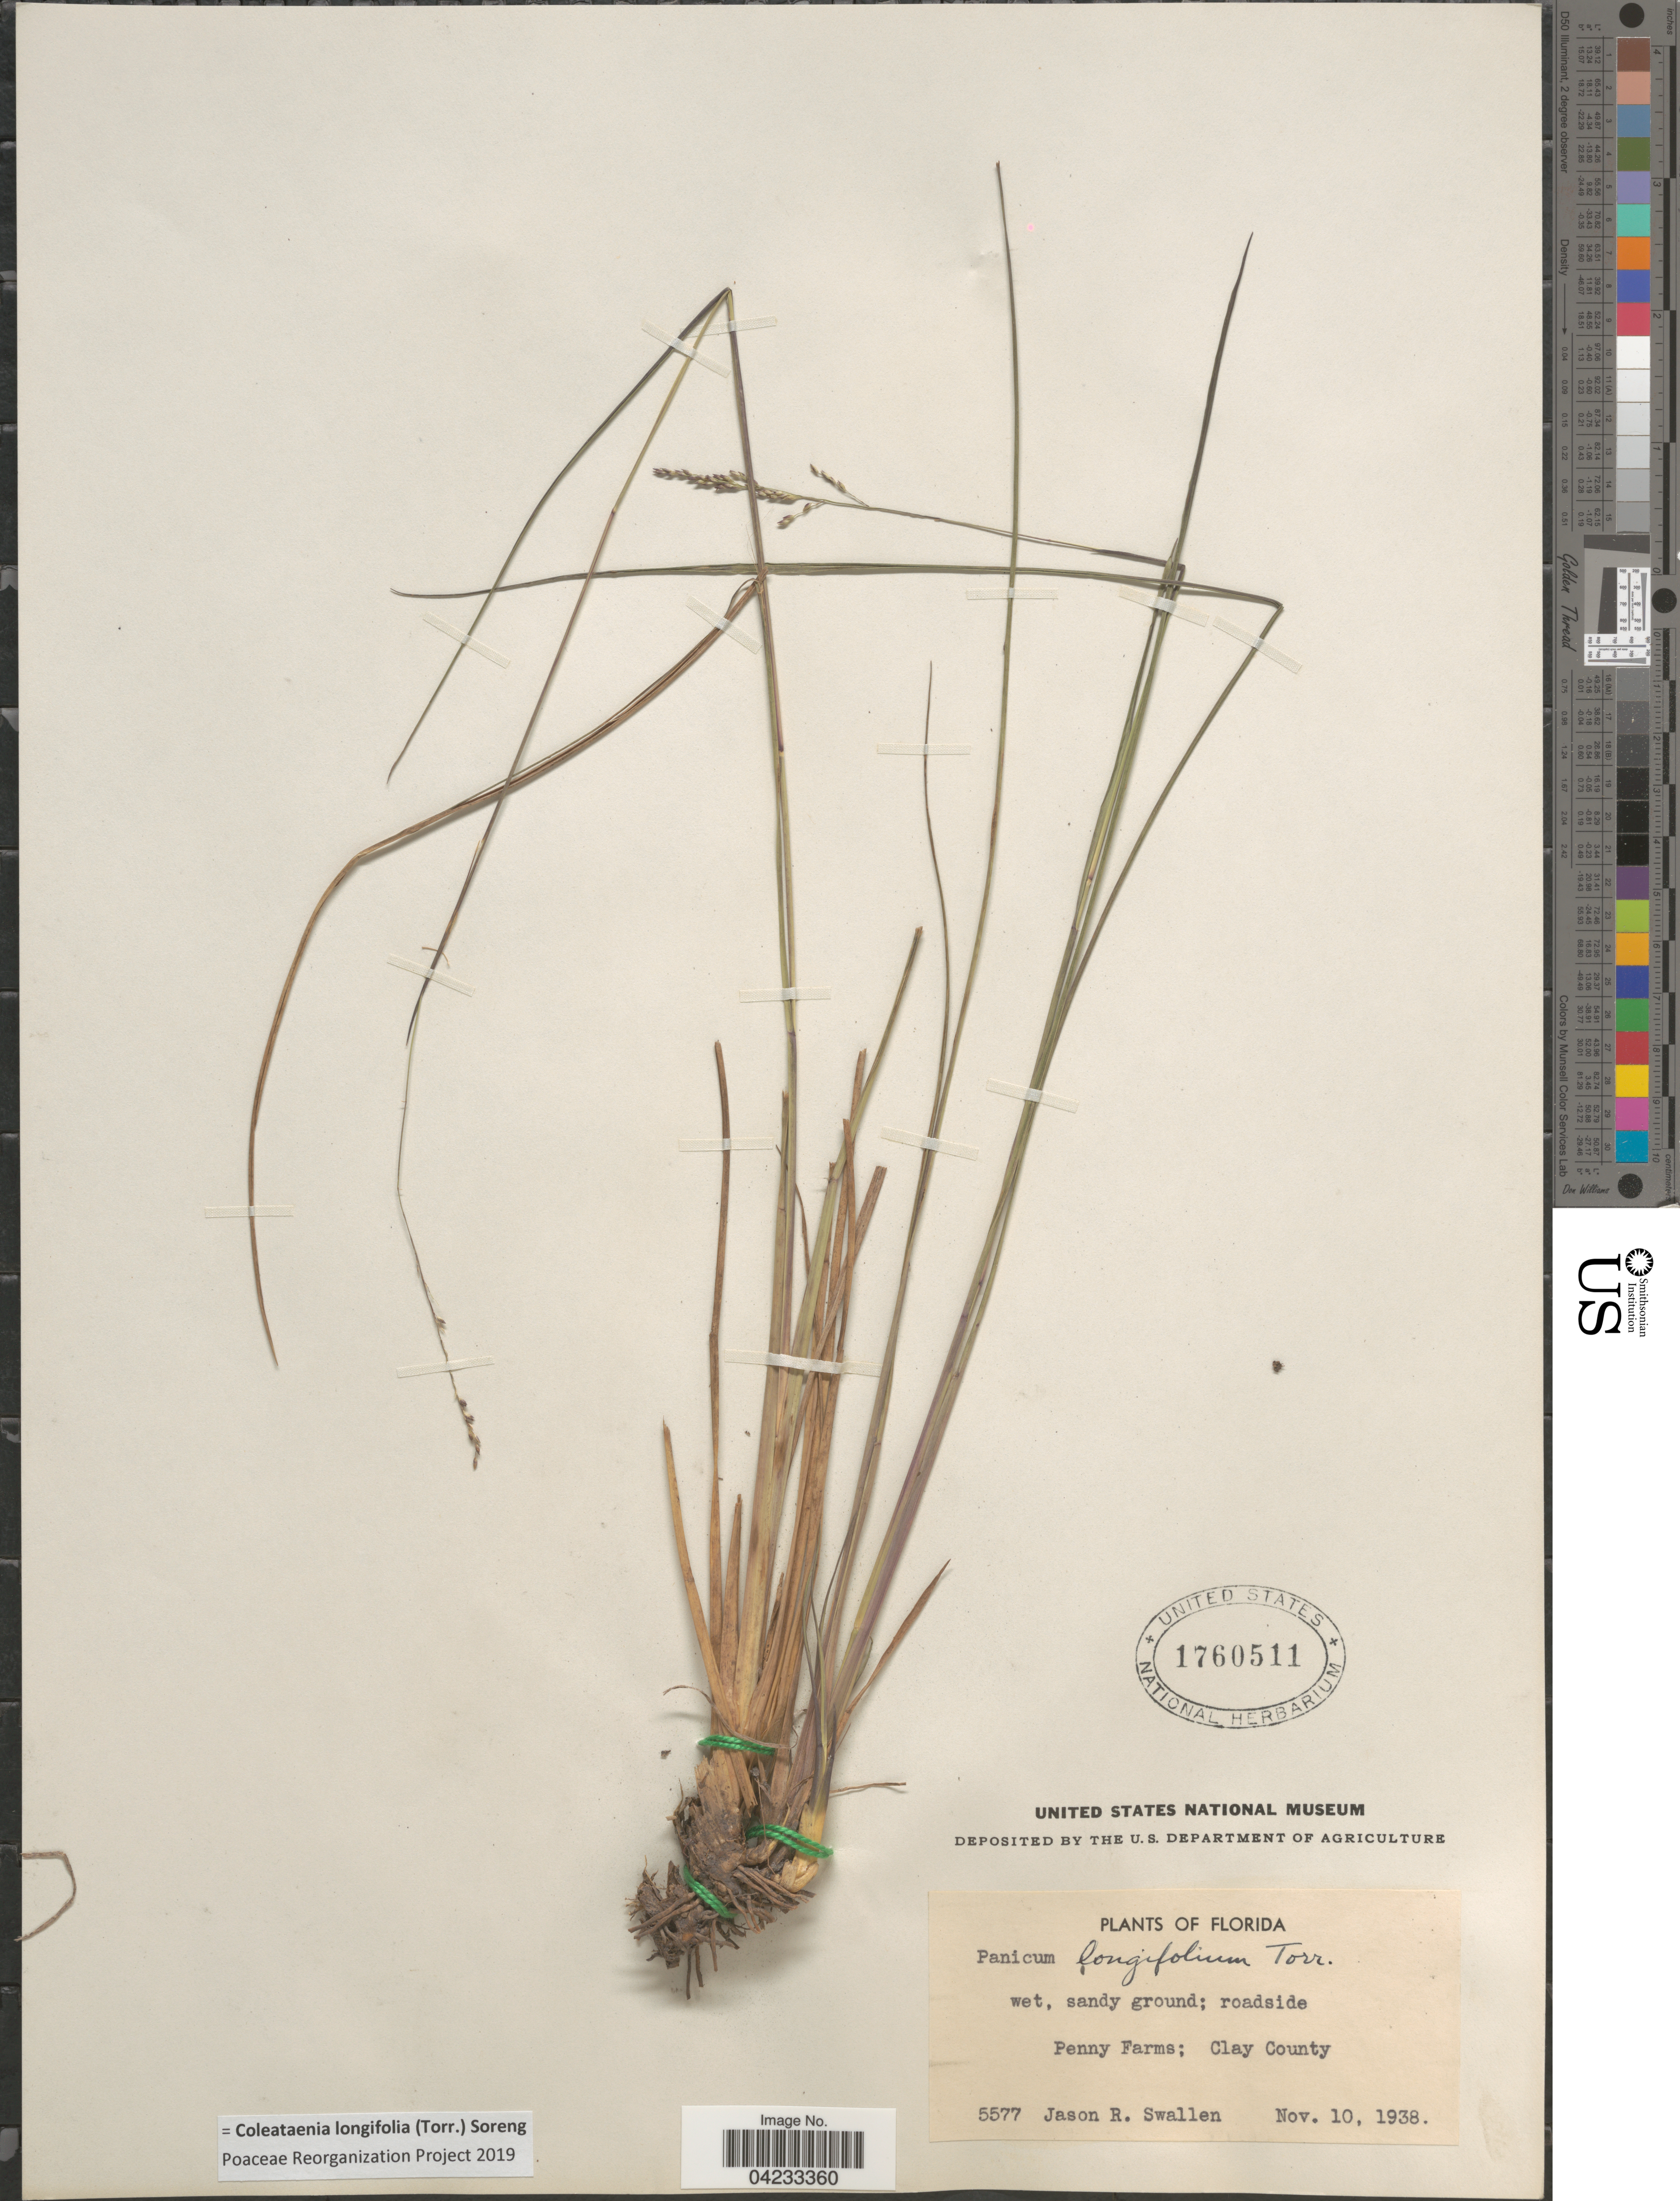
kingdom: Plantae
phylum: Tracheophyta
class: Liliopsida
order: Poales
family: Poaceae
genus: Coleataenia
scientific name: Coleataenia longifolia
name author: (Torr.) Soreng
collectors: J. R. Swallen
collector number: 5577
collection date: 1938-11-10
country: United States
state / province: Florida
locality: Wet, sandy ground; roadside. Penny Farms; Clay County.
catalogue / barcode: US 1760511